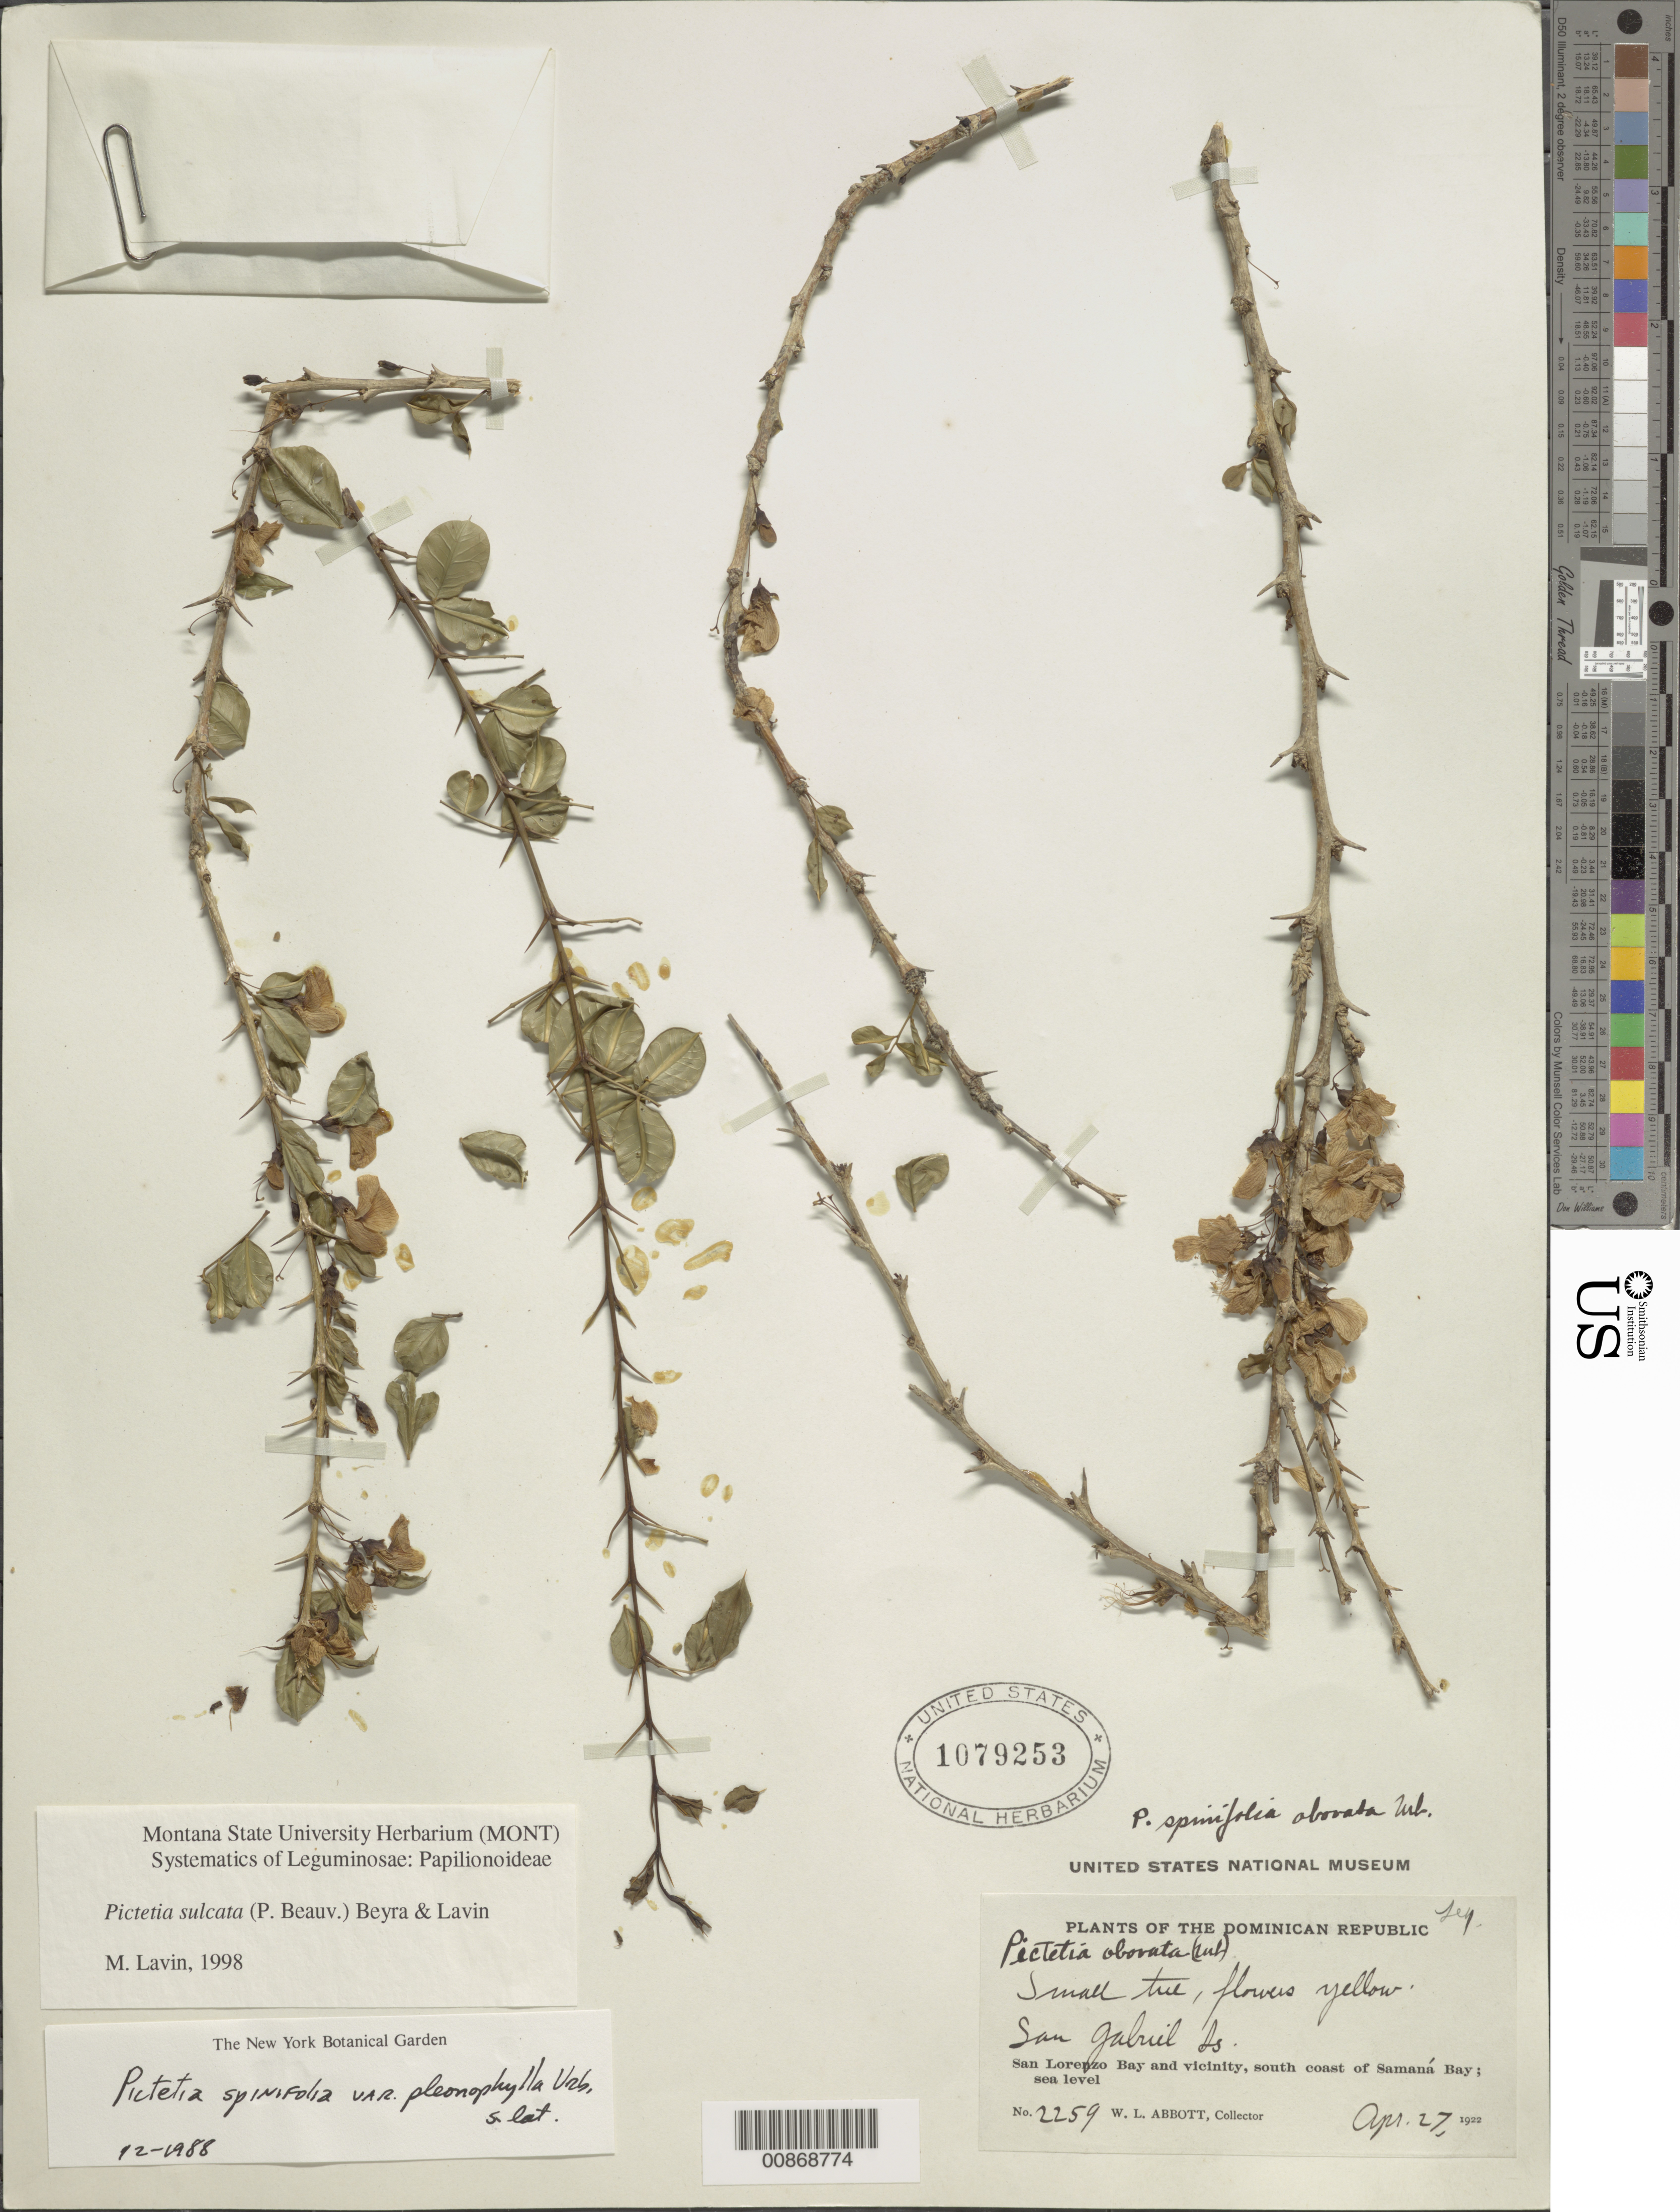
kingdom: Plantae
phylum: Tracheophyta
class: Magnoliopsida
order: Fabales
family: Fabaceae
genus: Pictetia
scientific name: Pictetia sulcata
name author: (P. Beauv.) Beyra & Lavin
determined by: Lavin, M.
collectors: W. L. Abbott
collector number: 2259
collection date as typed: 27 Apr 1922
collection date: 1922-04-27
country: Dominican Republic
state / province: Duarte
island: San Gabriel I.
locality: San Gabriel Is. San Lorenzo Bay and vicinity, south coast of Samaná Bay.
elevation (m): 0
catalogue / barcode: US 1079253